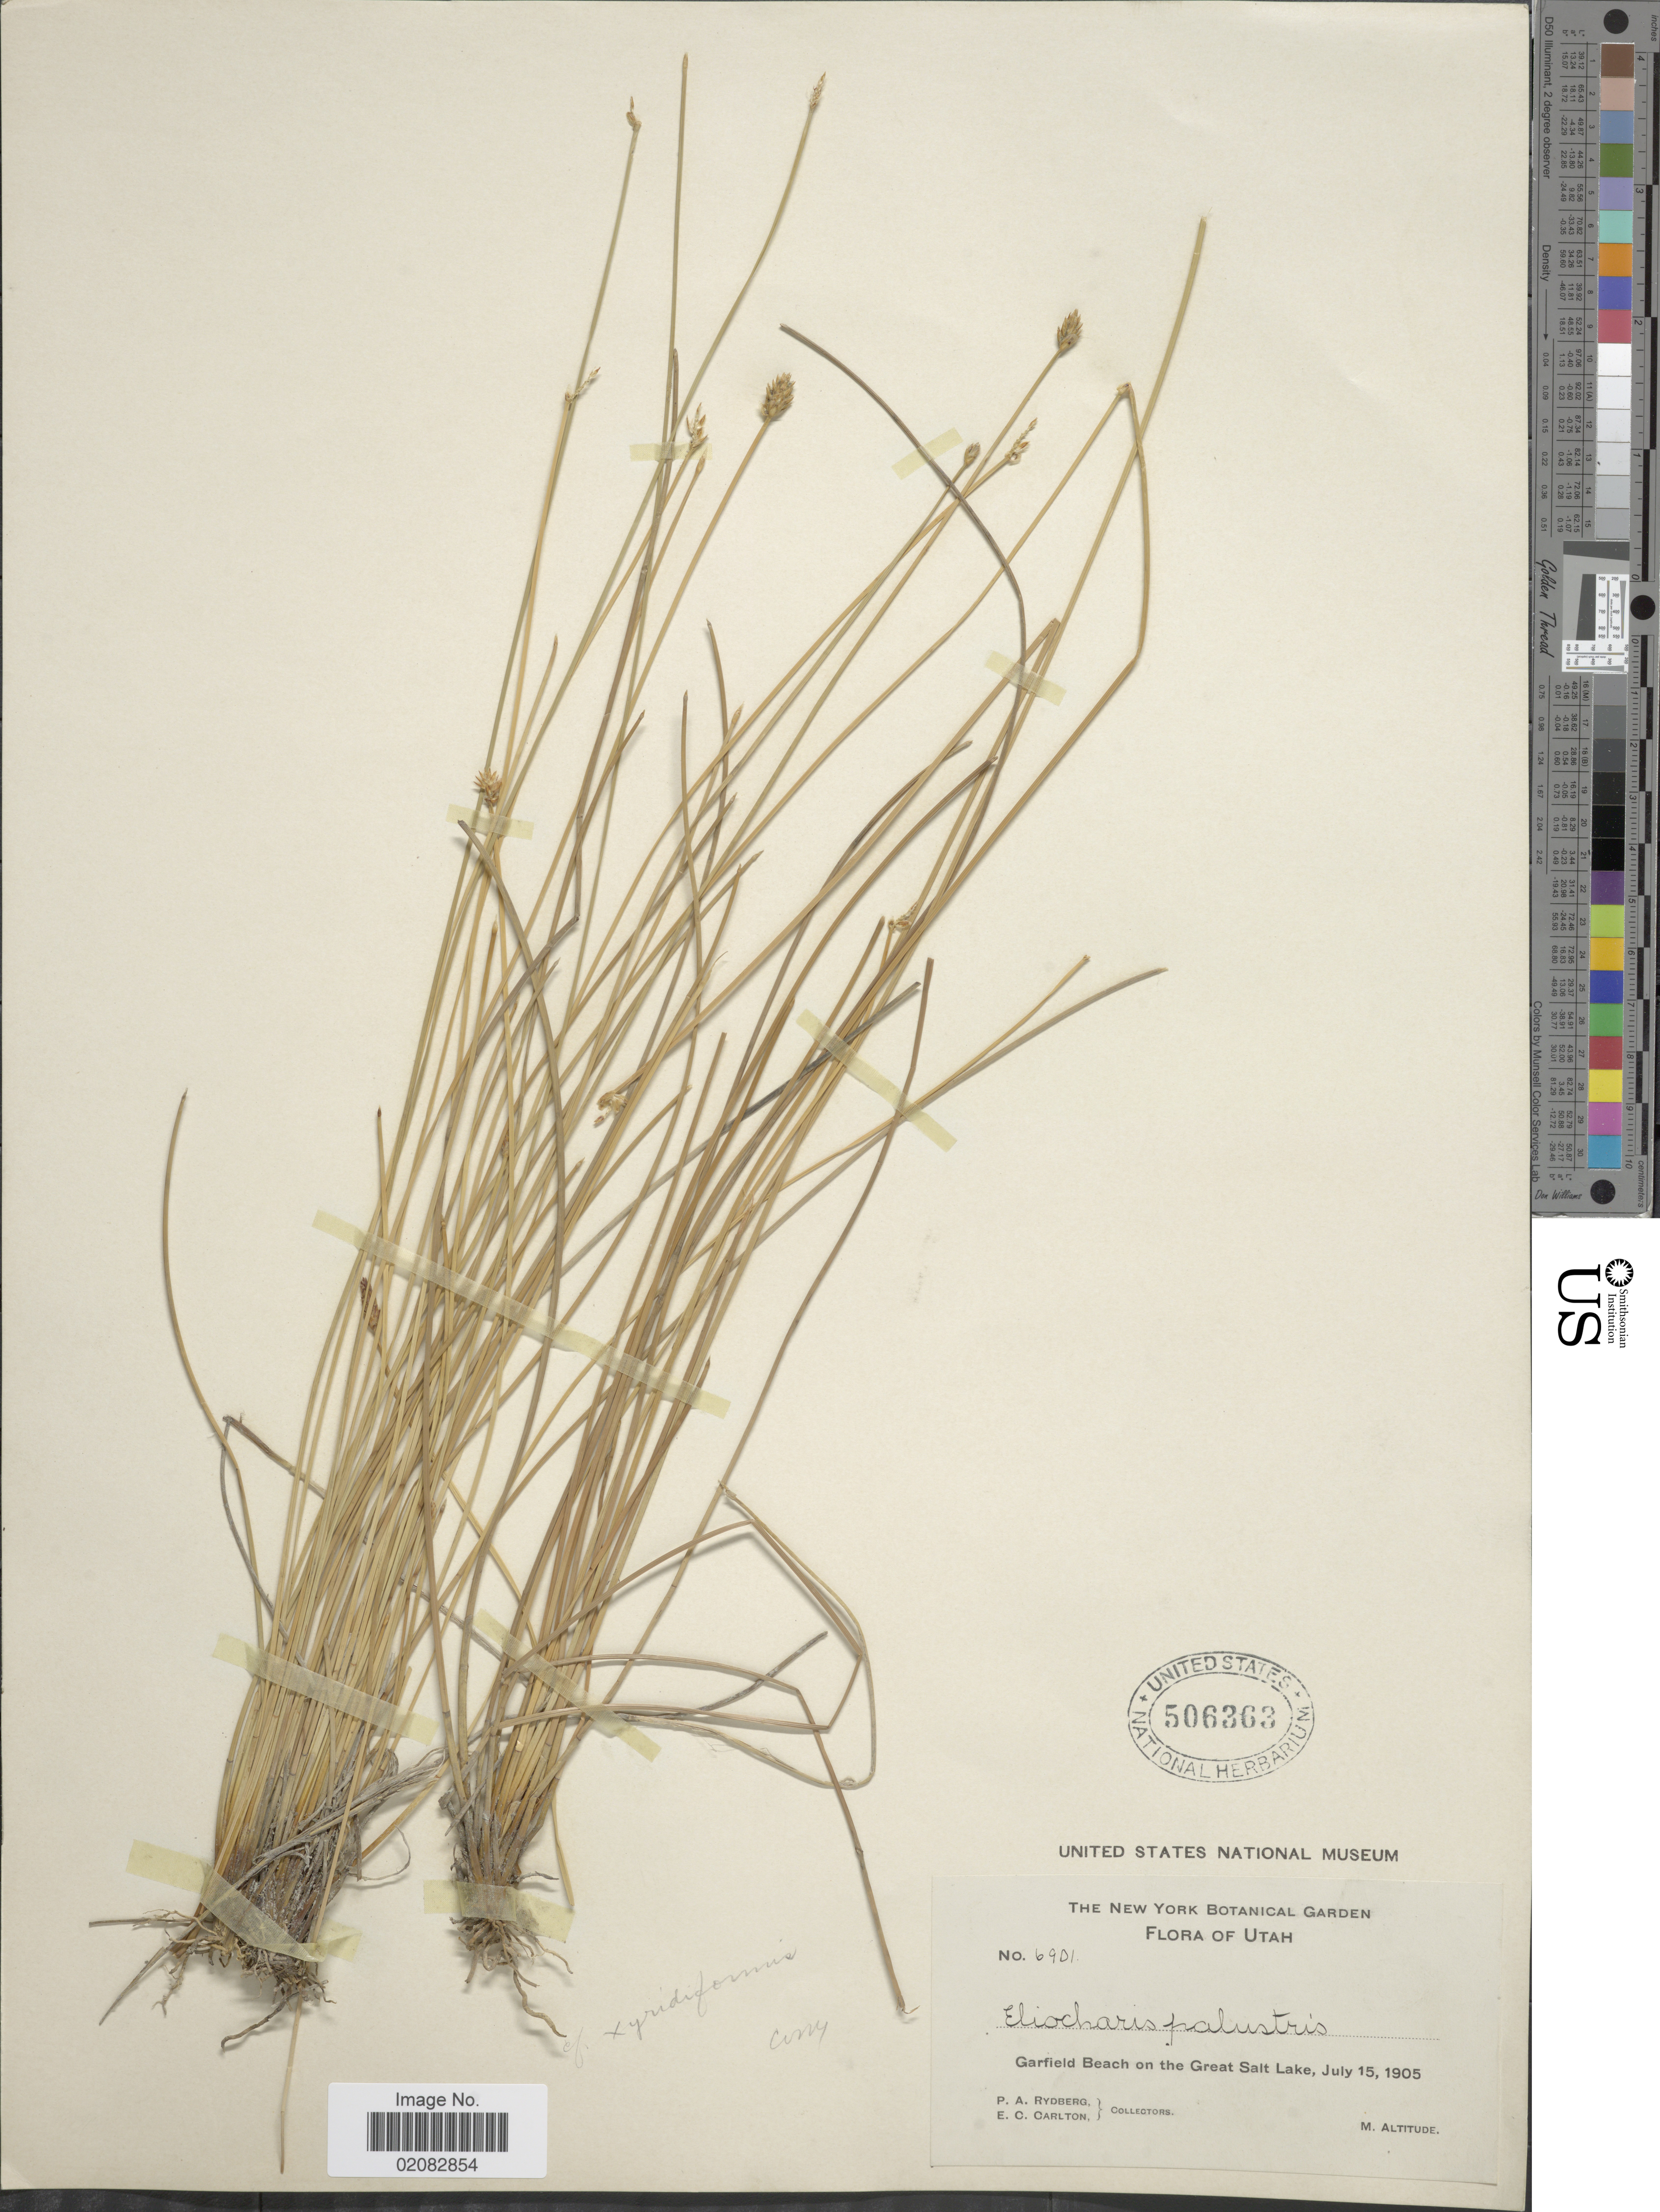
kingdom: Plantae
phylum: Tracheophyta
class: Liliopsida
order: Poales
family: Cyperaceae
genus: Eleocharis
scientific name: Eleocharis macrostachya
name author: Britton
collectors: P. A. Rydberg & E. Carlton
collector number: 6901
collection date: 1905-07-15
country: United States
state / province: Utah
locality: Garfield Beach on the Great Salt Lake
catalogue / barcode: US 506363